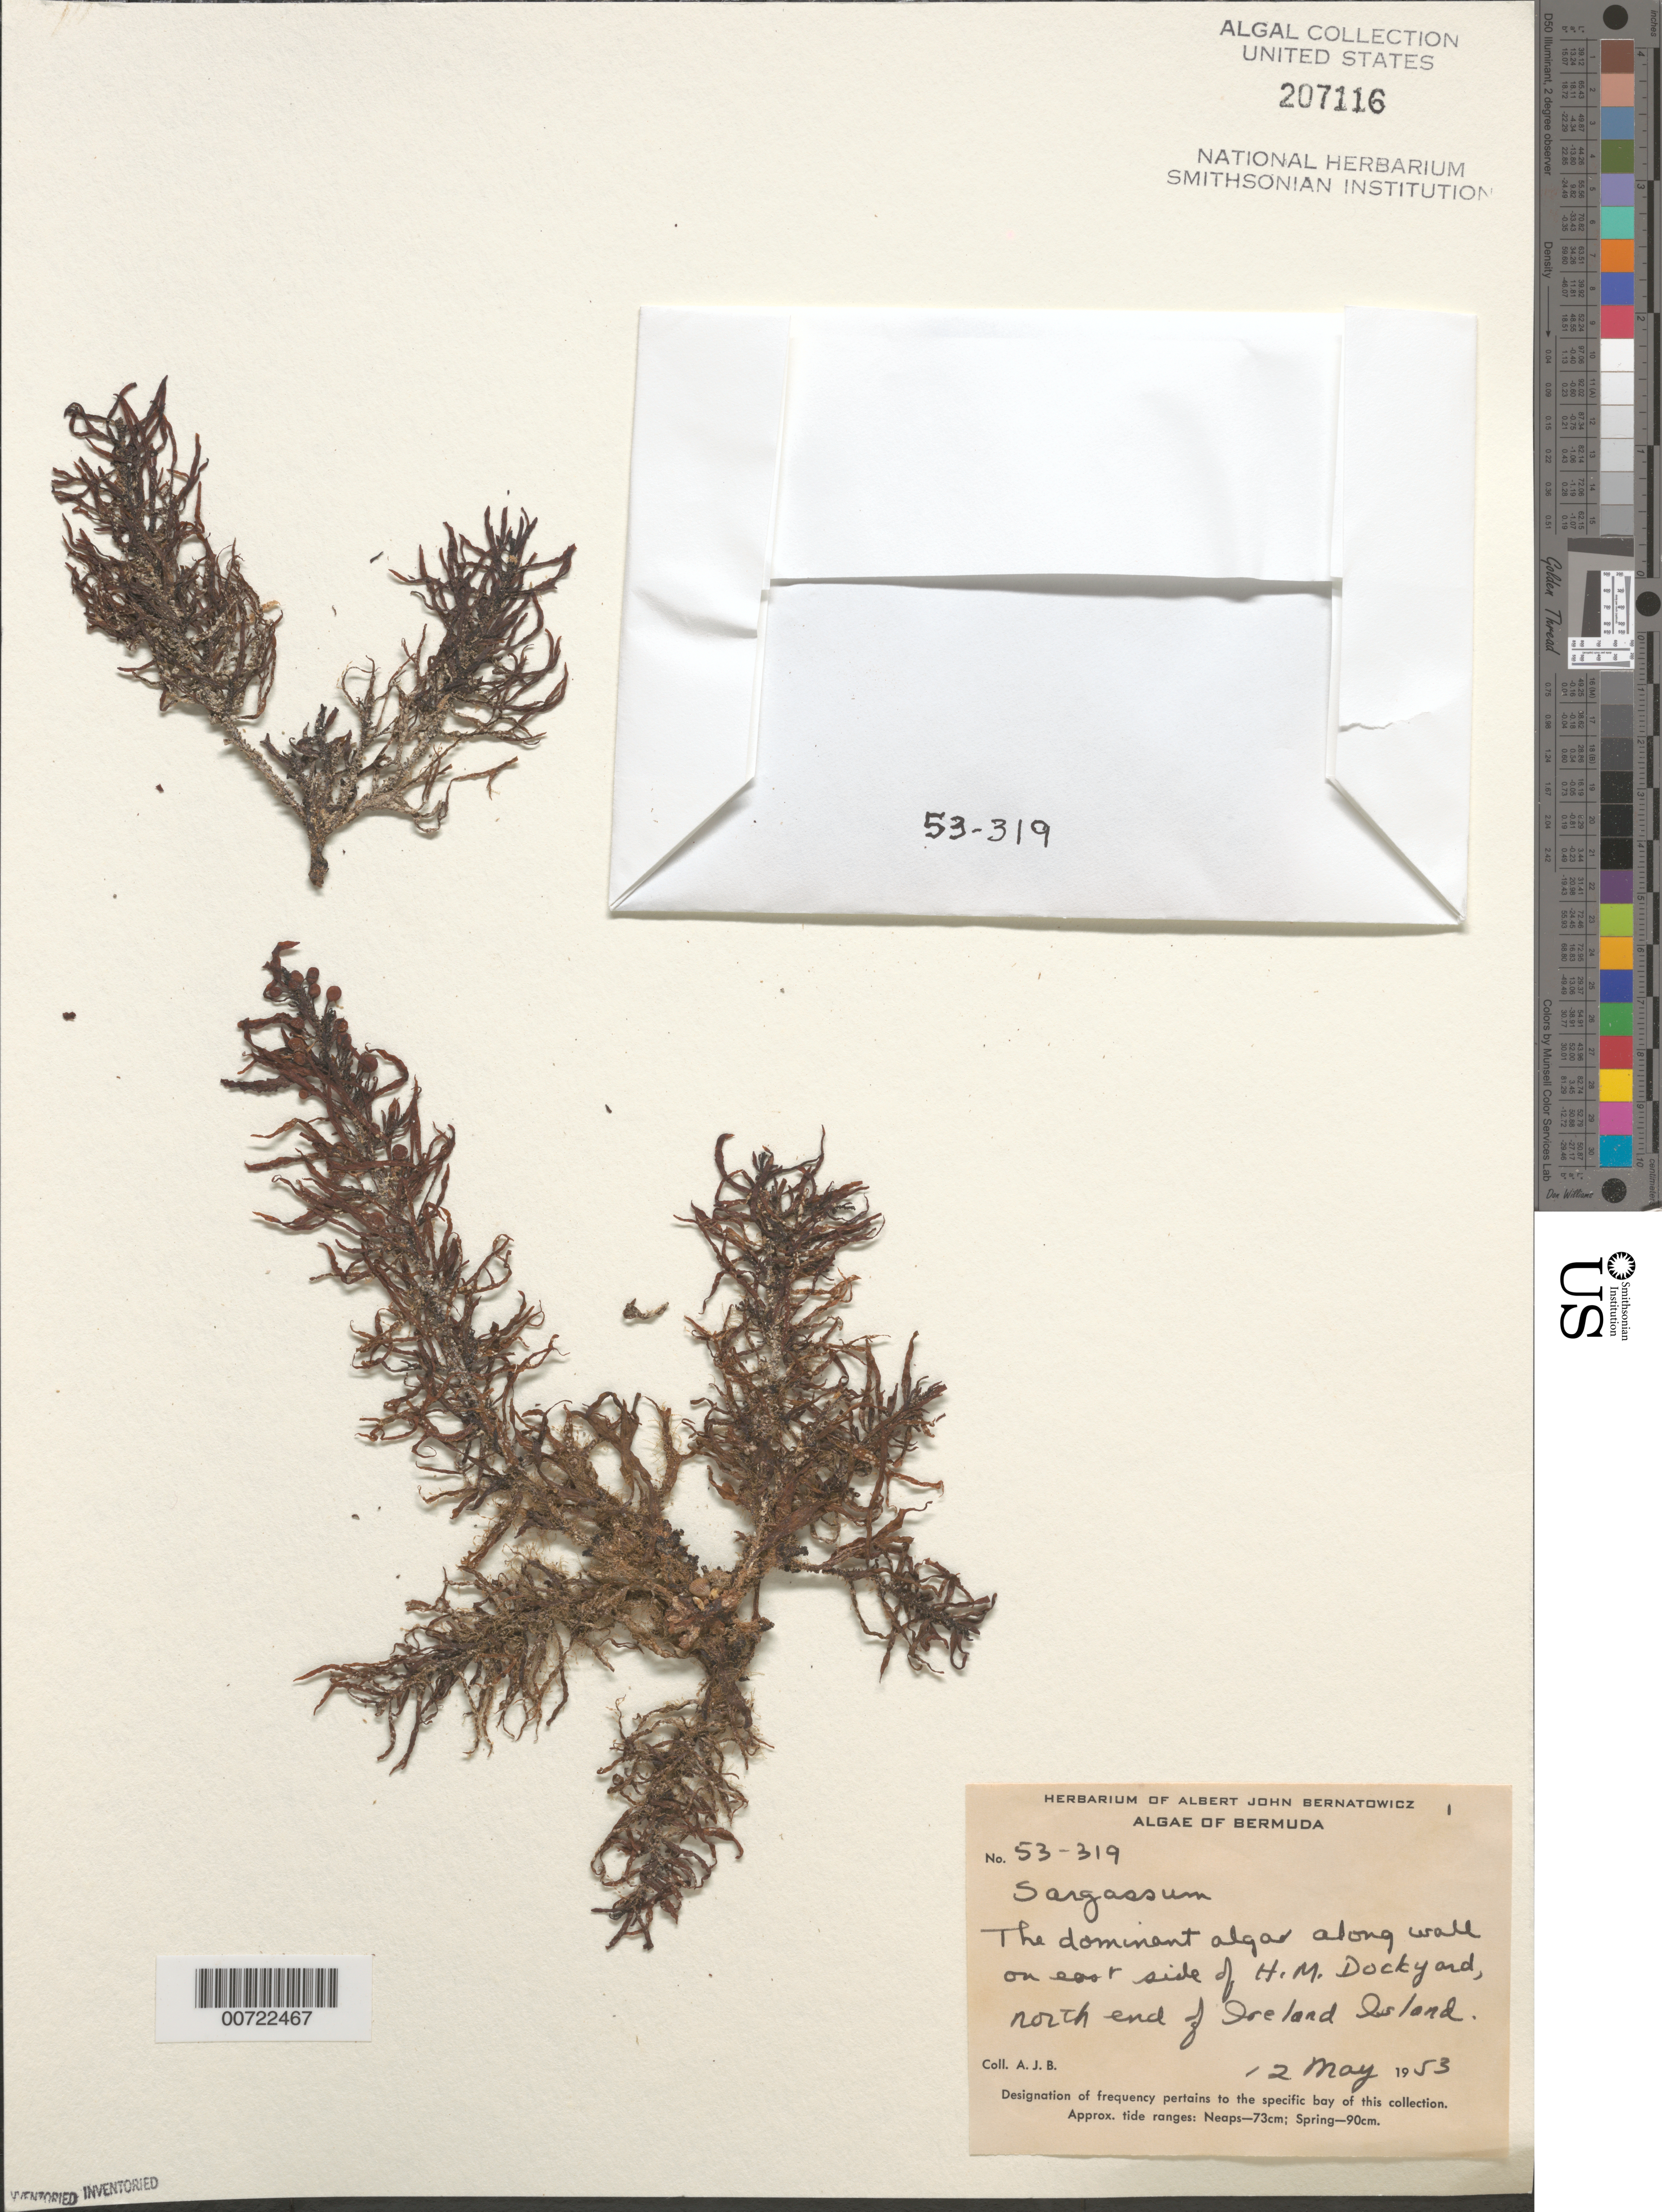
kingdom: Chromista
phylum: Ochrophyta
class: Phaeophyceae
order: Fucales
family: Sargassaceae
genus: Sargassum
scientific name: Sargassum sp.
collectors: A. Bernatowicz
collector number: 53-319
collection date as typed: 12 May 1953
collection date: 1953-05-12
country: Bermuda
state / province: Sandys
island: Ireland Island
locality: H.M. Dockyard basin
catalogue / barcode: US 207116